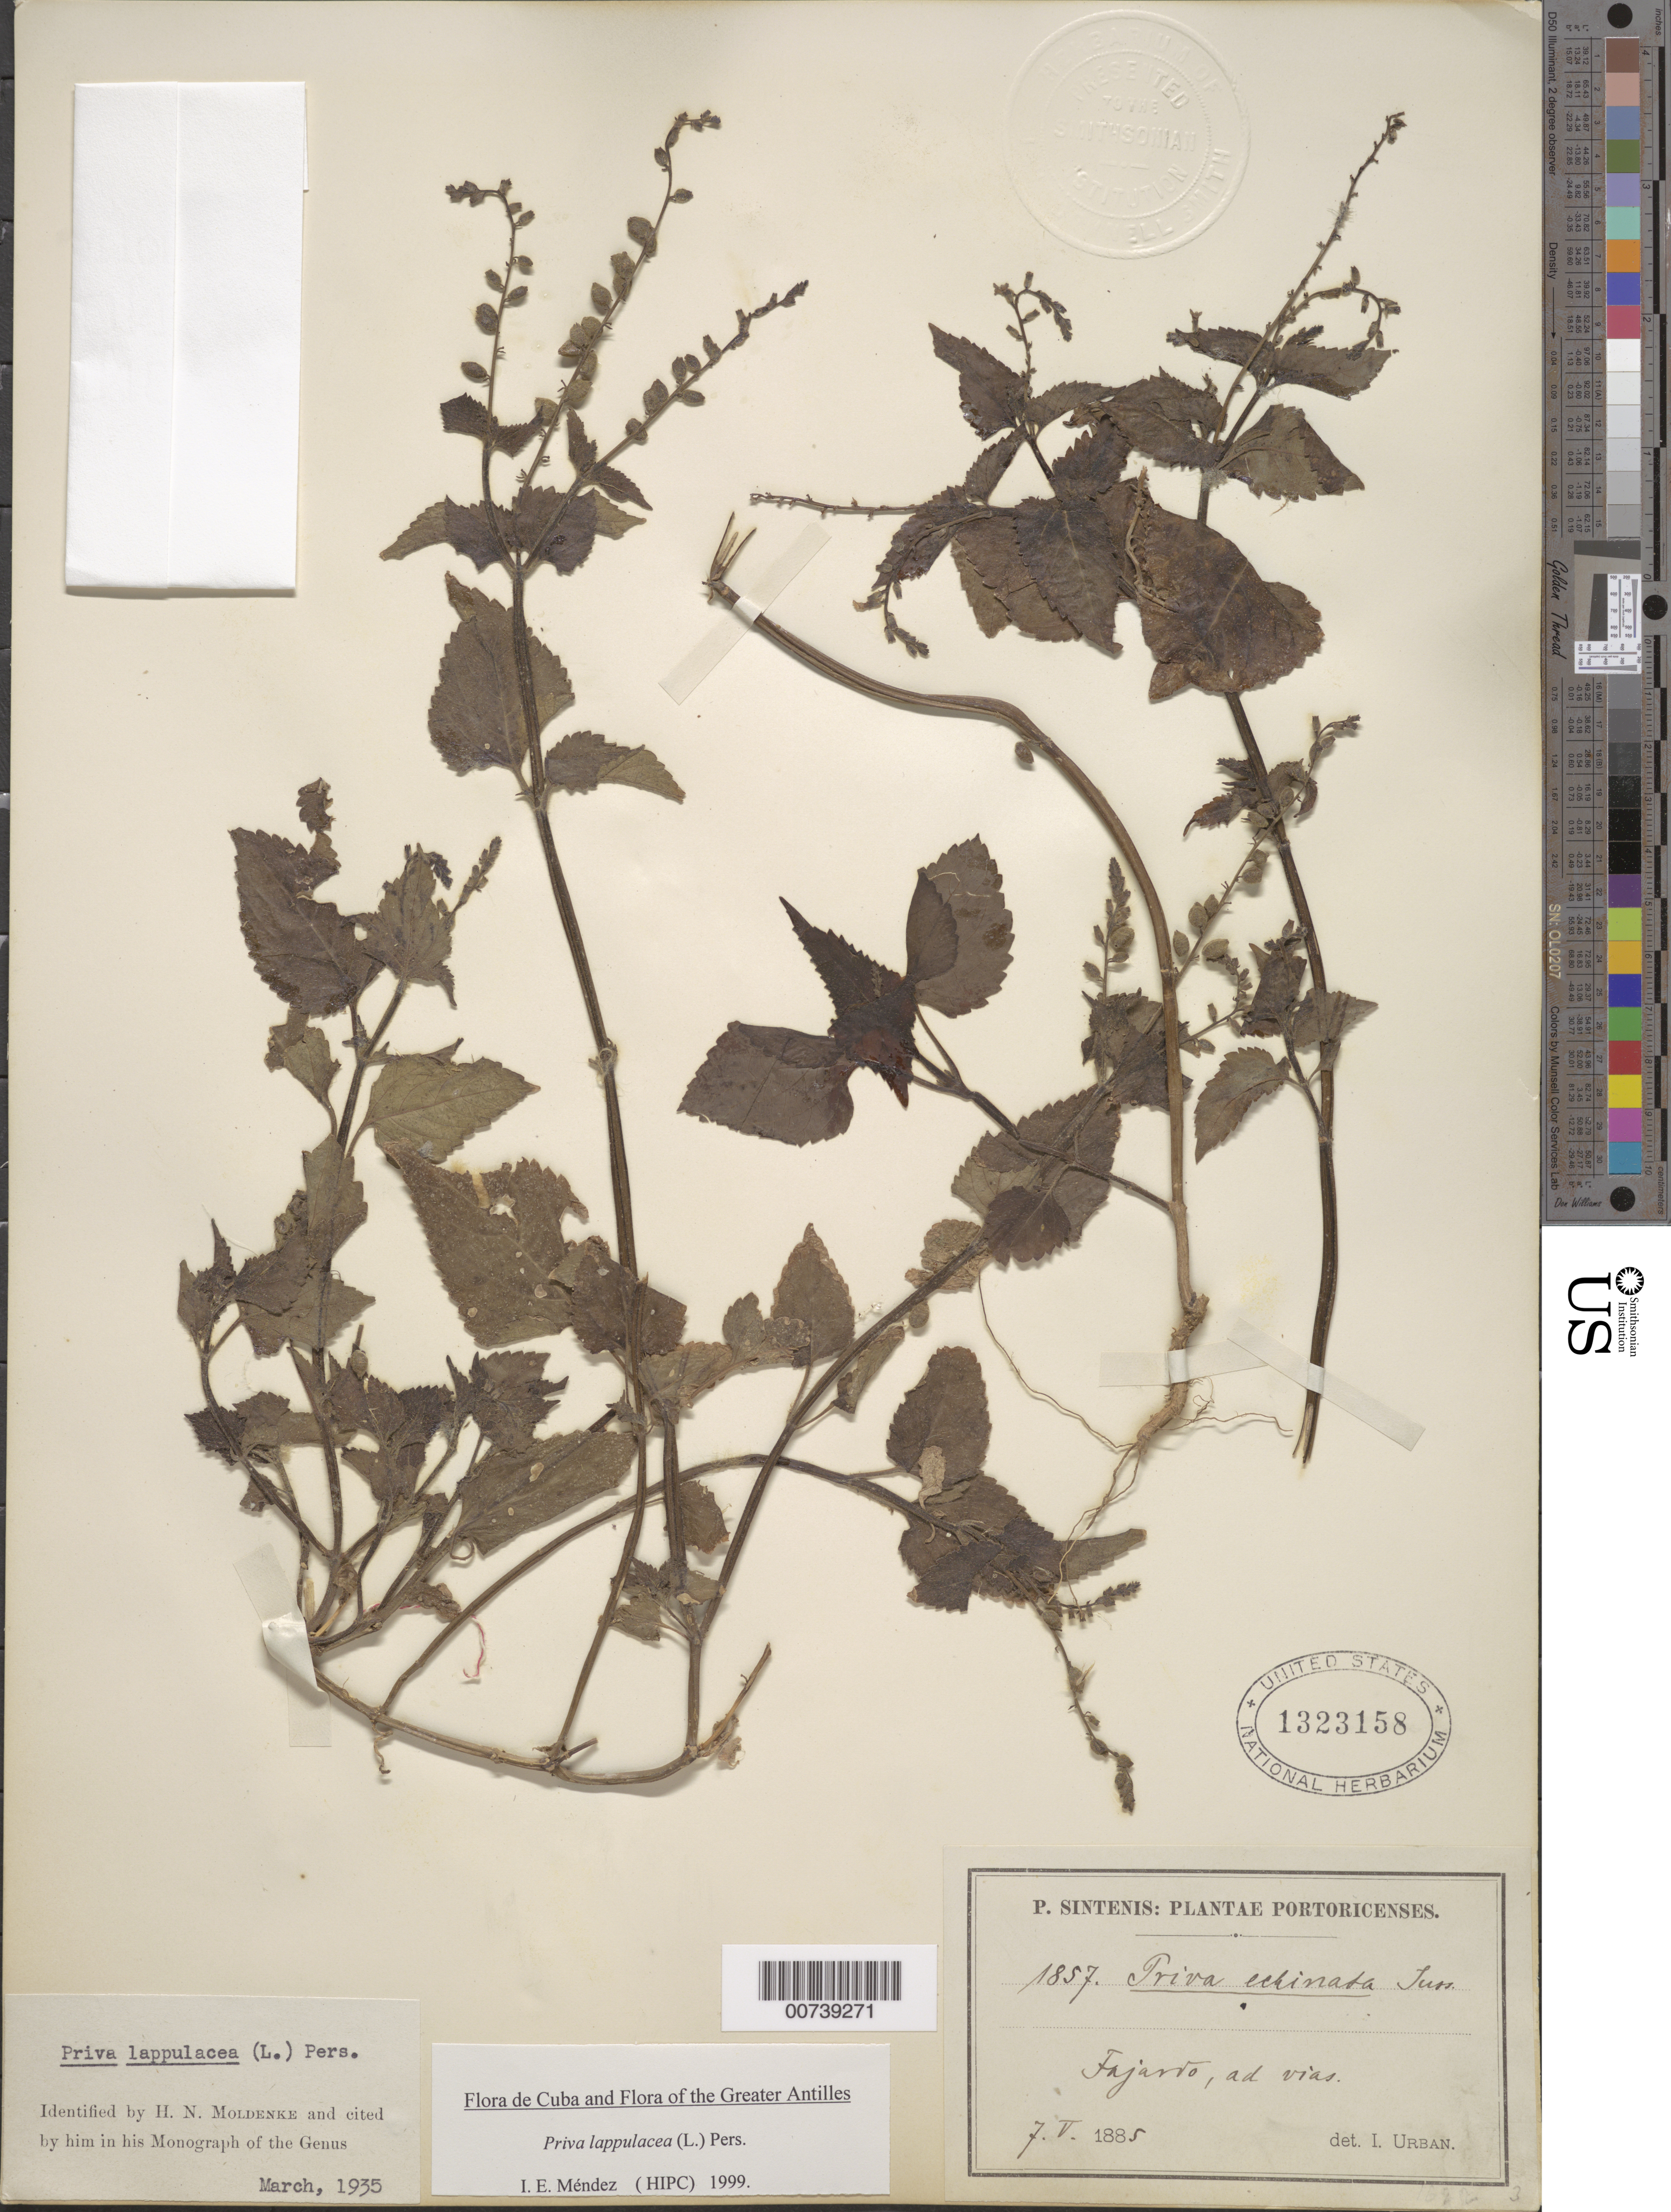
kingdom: Plantae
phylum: Tracheophyta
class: Magnoliopsida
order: Lamiales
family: Verbenaceae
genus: Priva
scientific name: Priva lappulacea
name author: (L.) Pers.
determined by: Méndez, Isidro E., (HIPC)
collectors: P. Sintenis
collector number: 1857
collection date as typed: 07 May 1885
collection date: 1885-05-07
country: Puerto Rico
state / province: Fajardo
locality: Fajardo, ad vias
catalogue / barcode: US 1323158